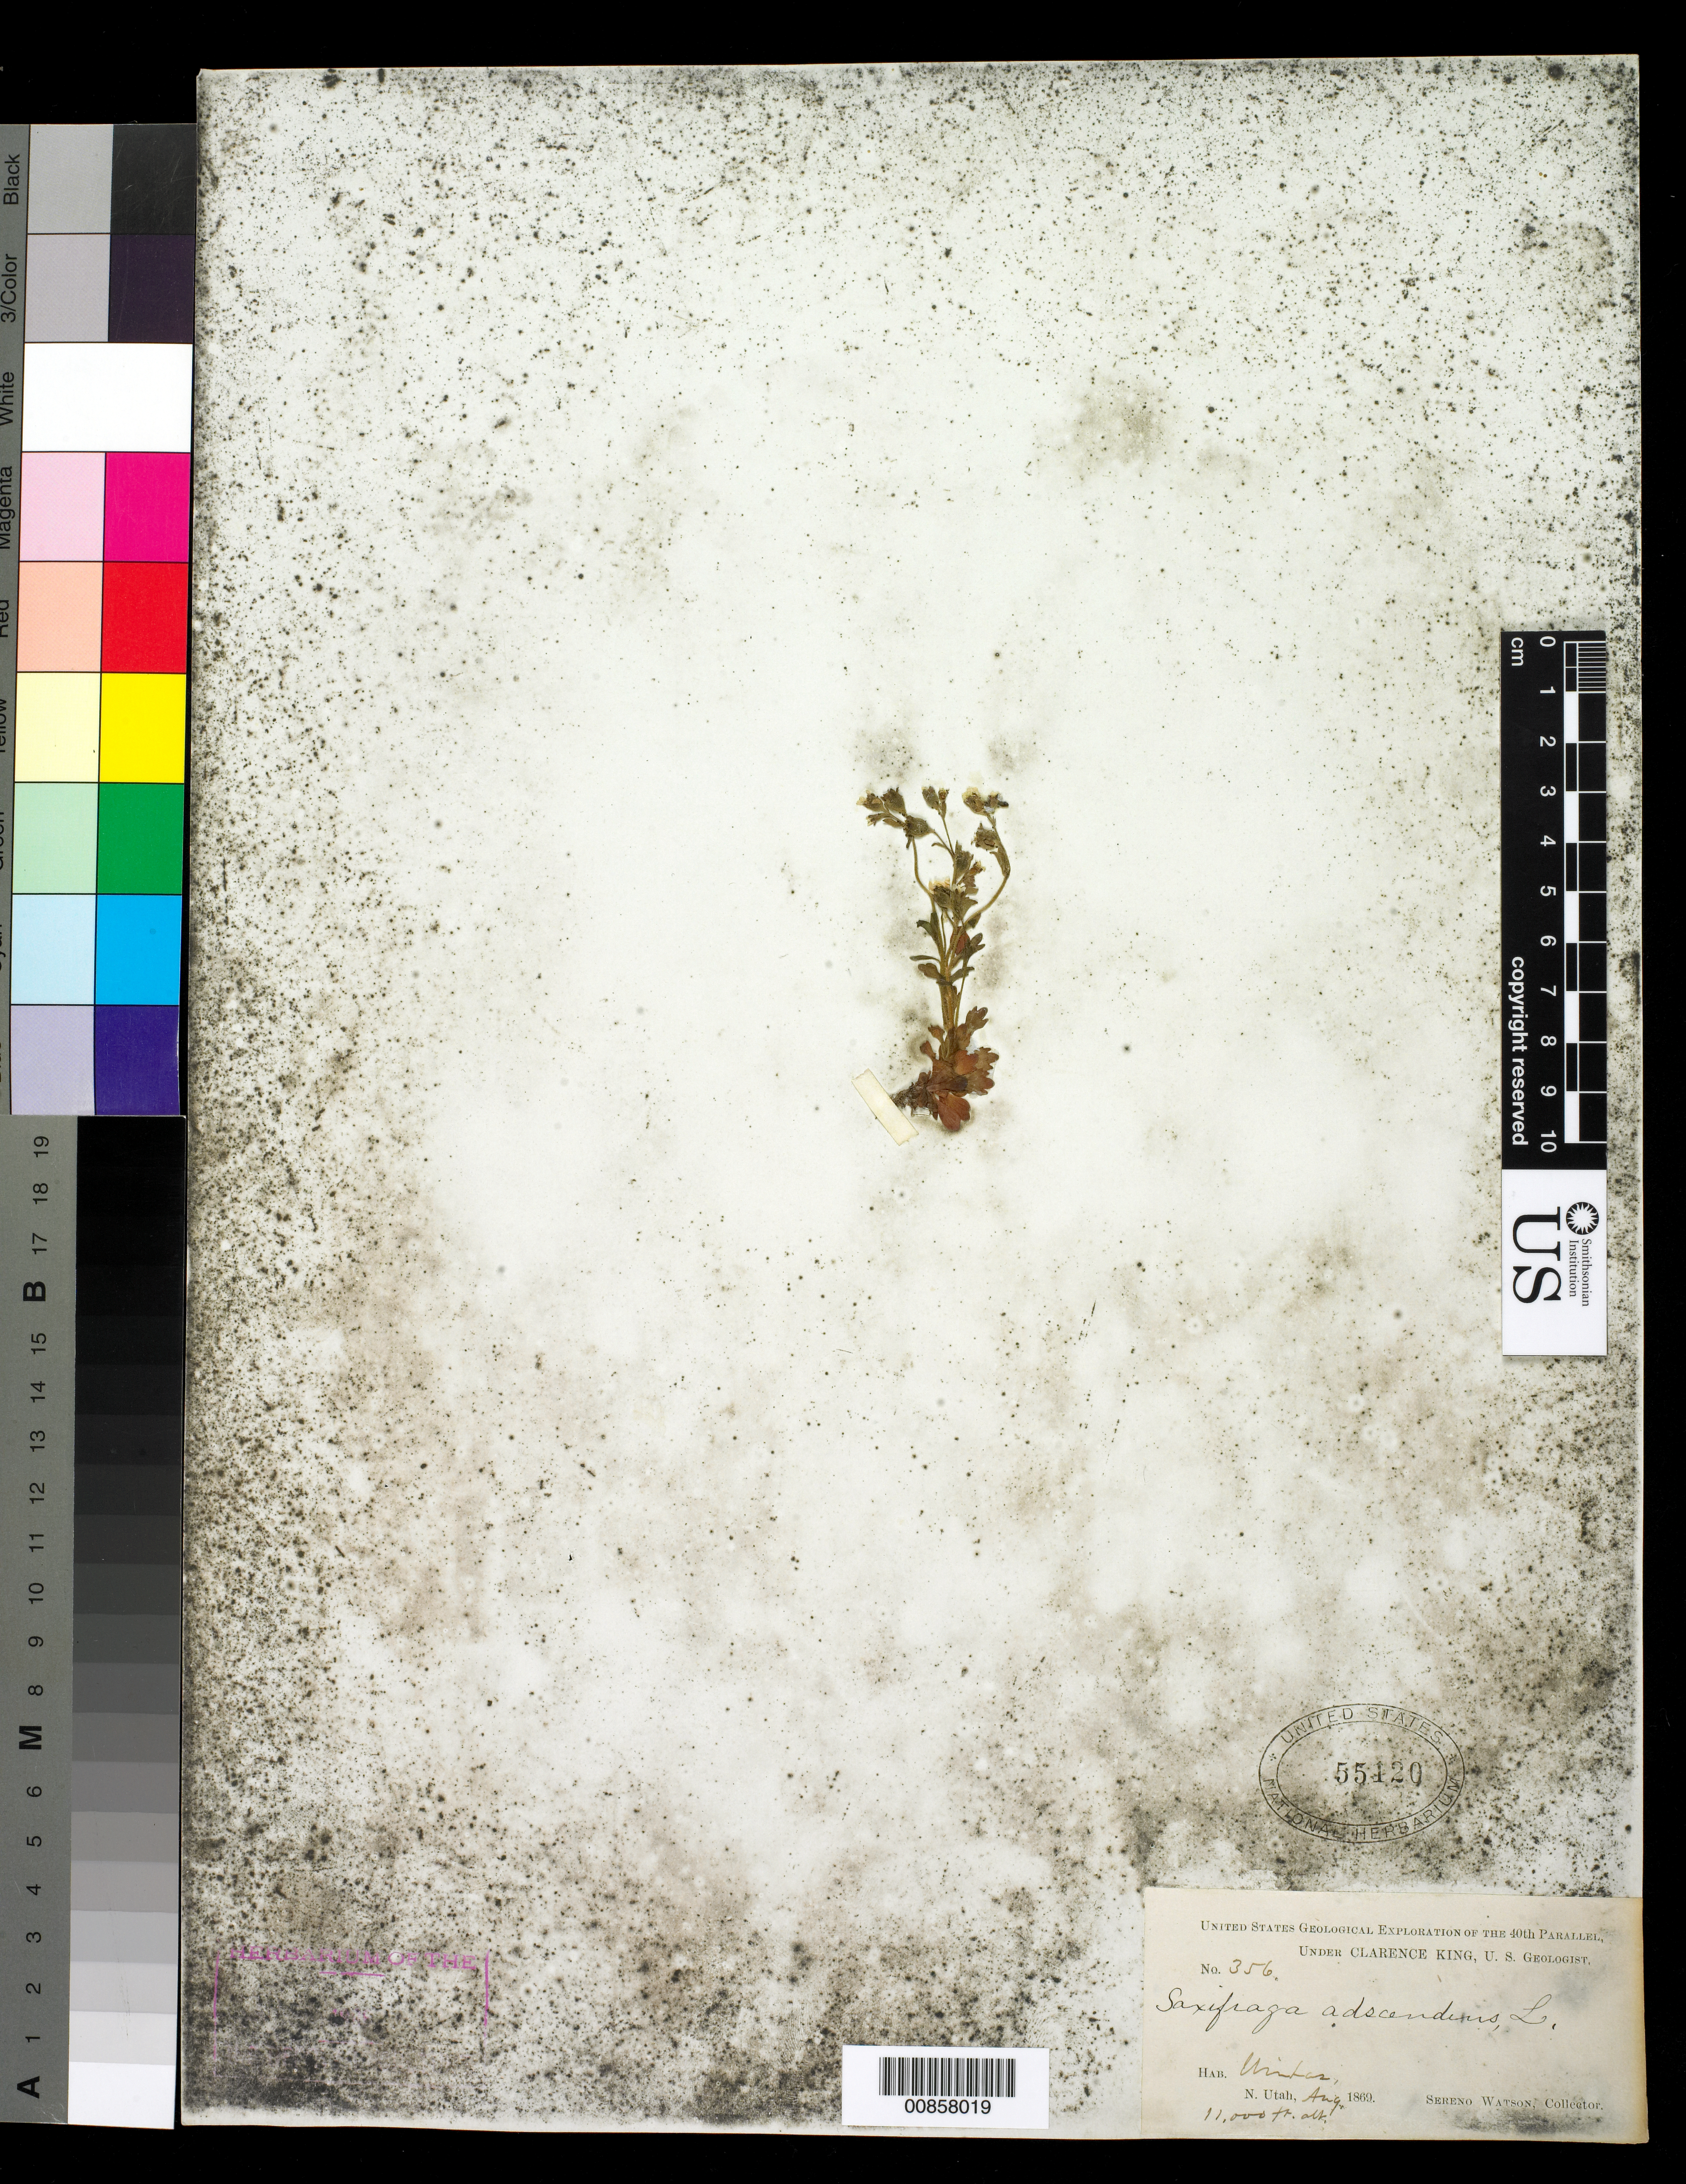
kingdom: Plantae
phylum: Tracheophyta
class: Magnoliopsida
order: Saxifragales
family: Saxifragaceae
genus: Saxifraga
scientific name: Saxifraga adscendens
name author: L.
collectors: S. Watson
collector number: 356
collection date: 1869-08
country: United States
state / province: Utah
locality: Uintas, N. Utah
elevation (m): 3353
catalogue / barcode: US 55120